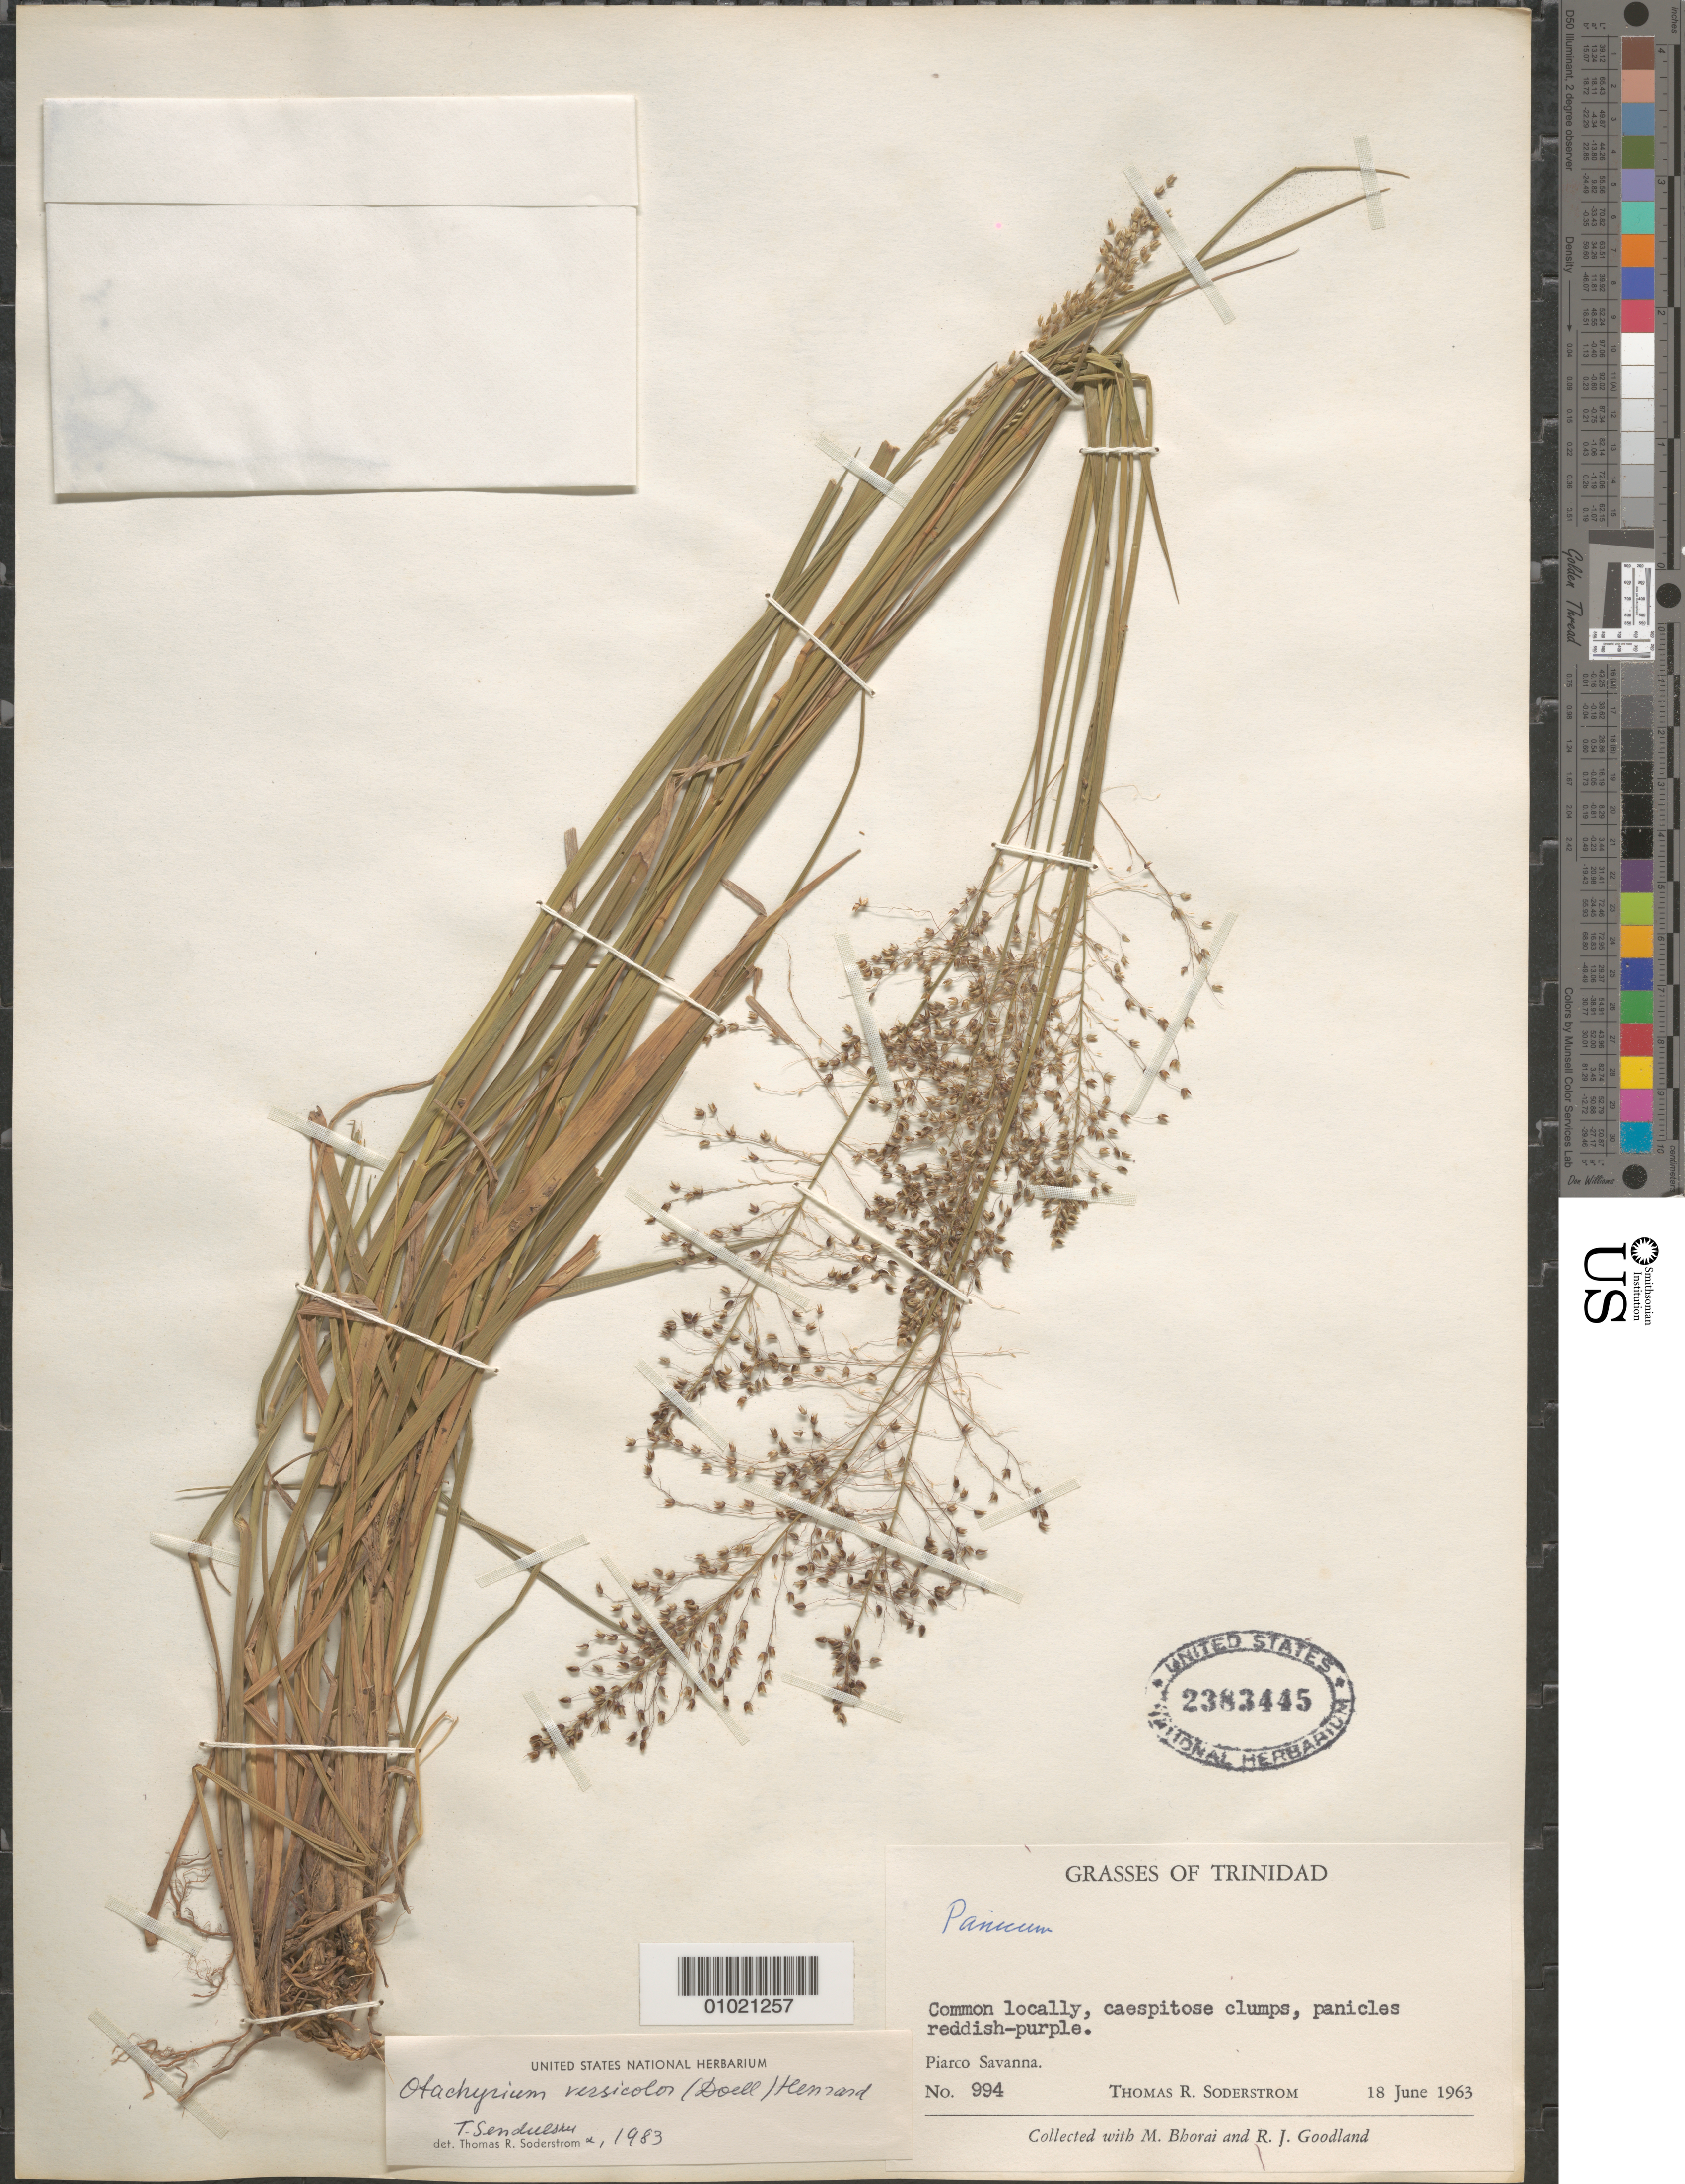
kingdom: Plantae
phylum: Tracheophyta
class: Liliopsida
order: Poales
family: Poaceae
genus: Otachyrium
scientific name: Otachyrium versicolor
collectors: T. R. Soderstrom, M. Bhorai & R. Goodland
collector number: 994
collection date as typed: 18 Jun 1963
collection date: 1963-06-18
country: Trinidad and Tobago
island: Trinidad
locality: Piarco Savanna.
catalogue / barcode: US 2383445